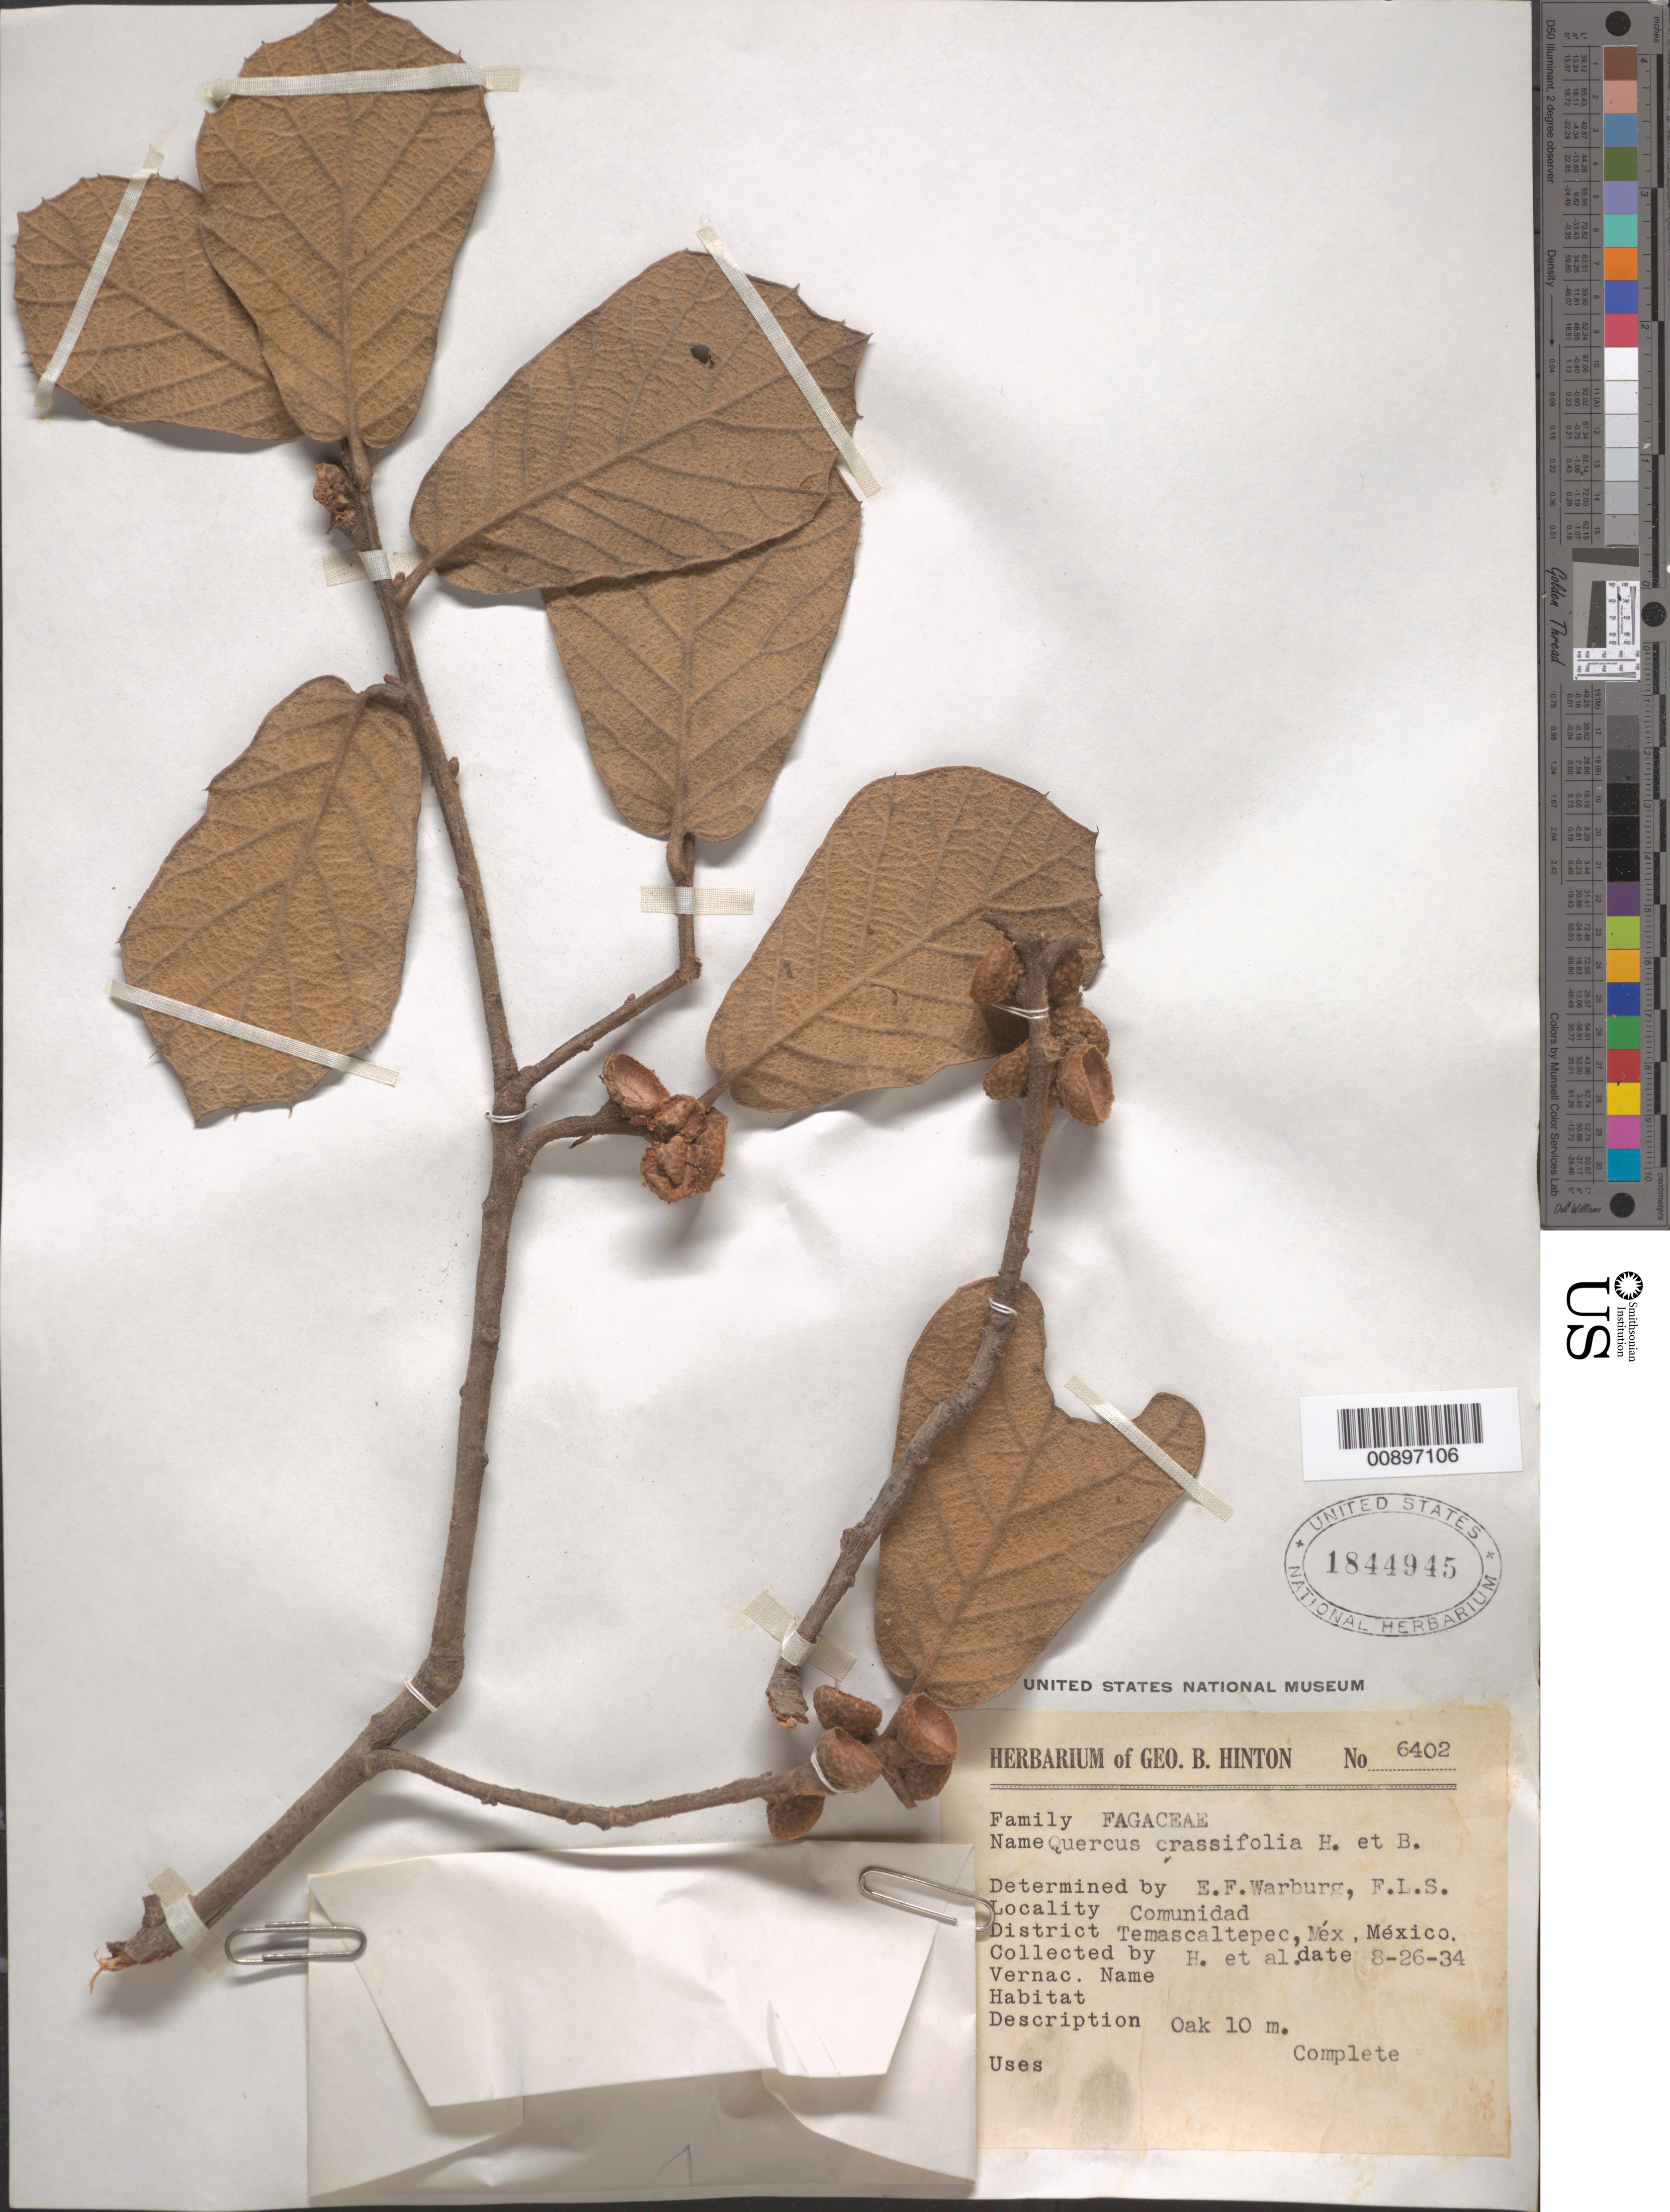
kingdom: Plantae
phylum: Tracheophyta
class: Magnoliopsida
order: Fagales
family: Fagaceae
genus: Quercus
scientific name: Quercus crassifolia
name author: Humb. & Bonpl.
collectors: G. B. Hinton & et al.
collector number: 6402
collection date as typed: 26 Aug 1934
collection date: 1934-08-26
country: Mexico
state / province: México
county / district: Temascaltepec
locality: Comunidad, District Temascaltepec, State Mexico.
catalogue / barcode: US 1844945